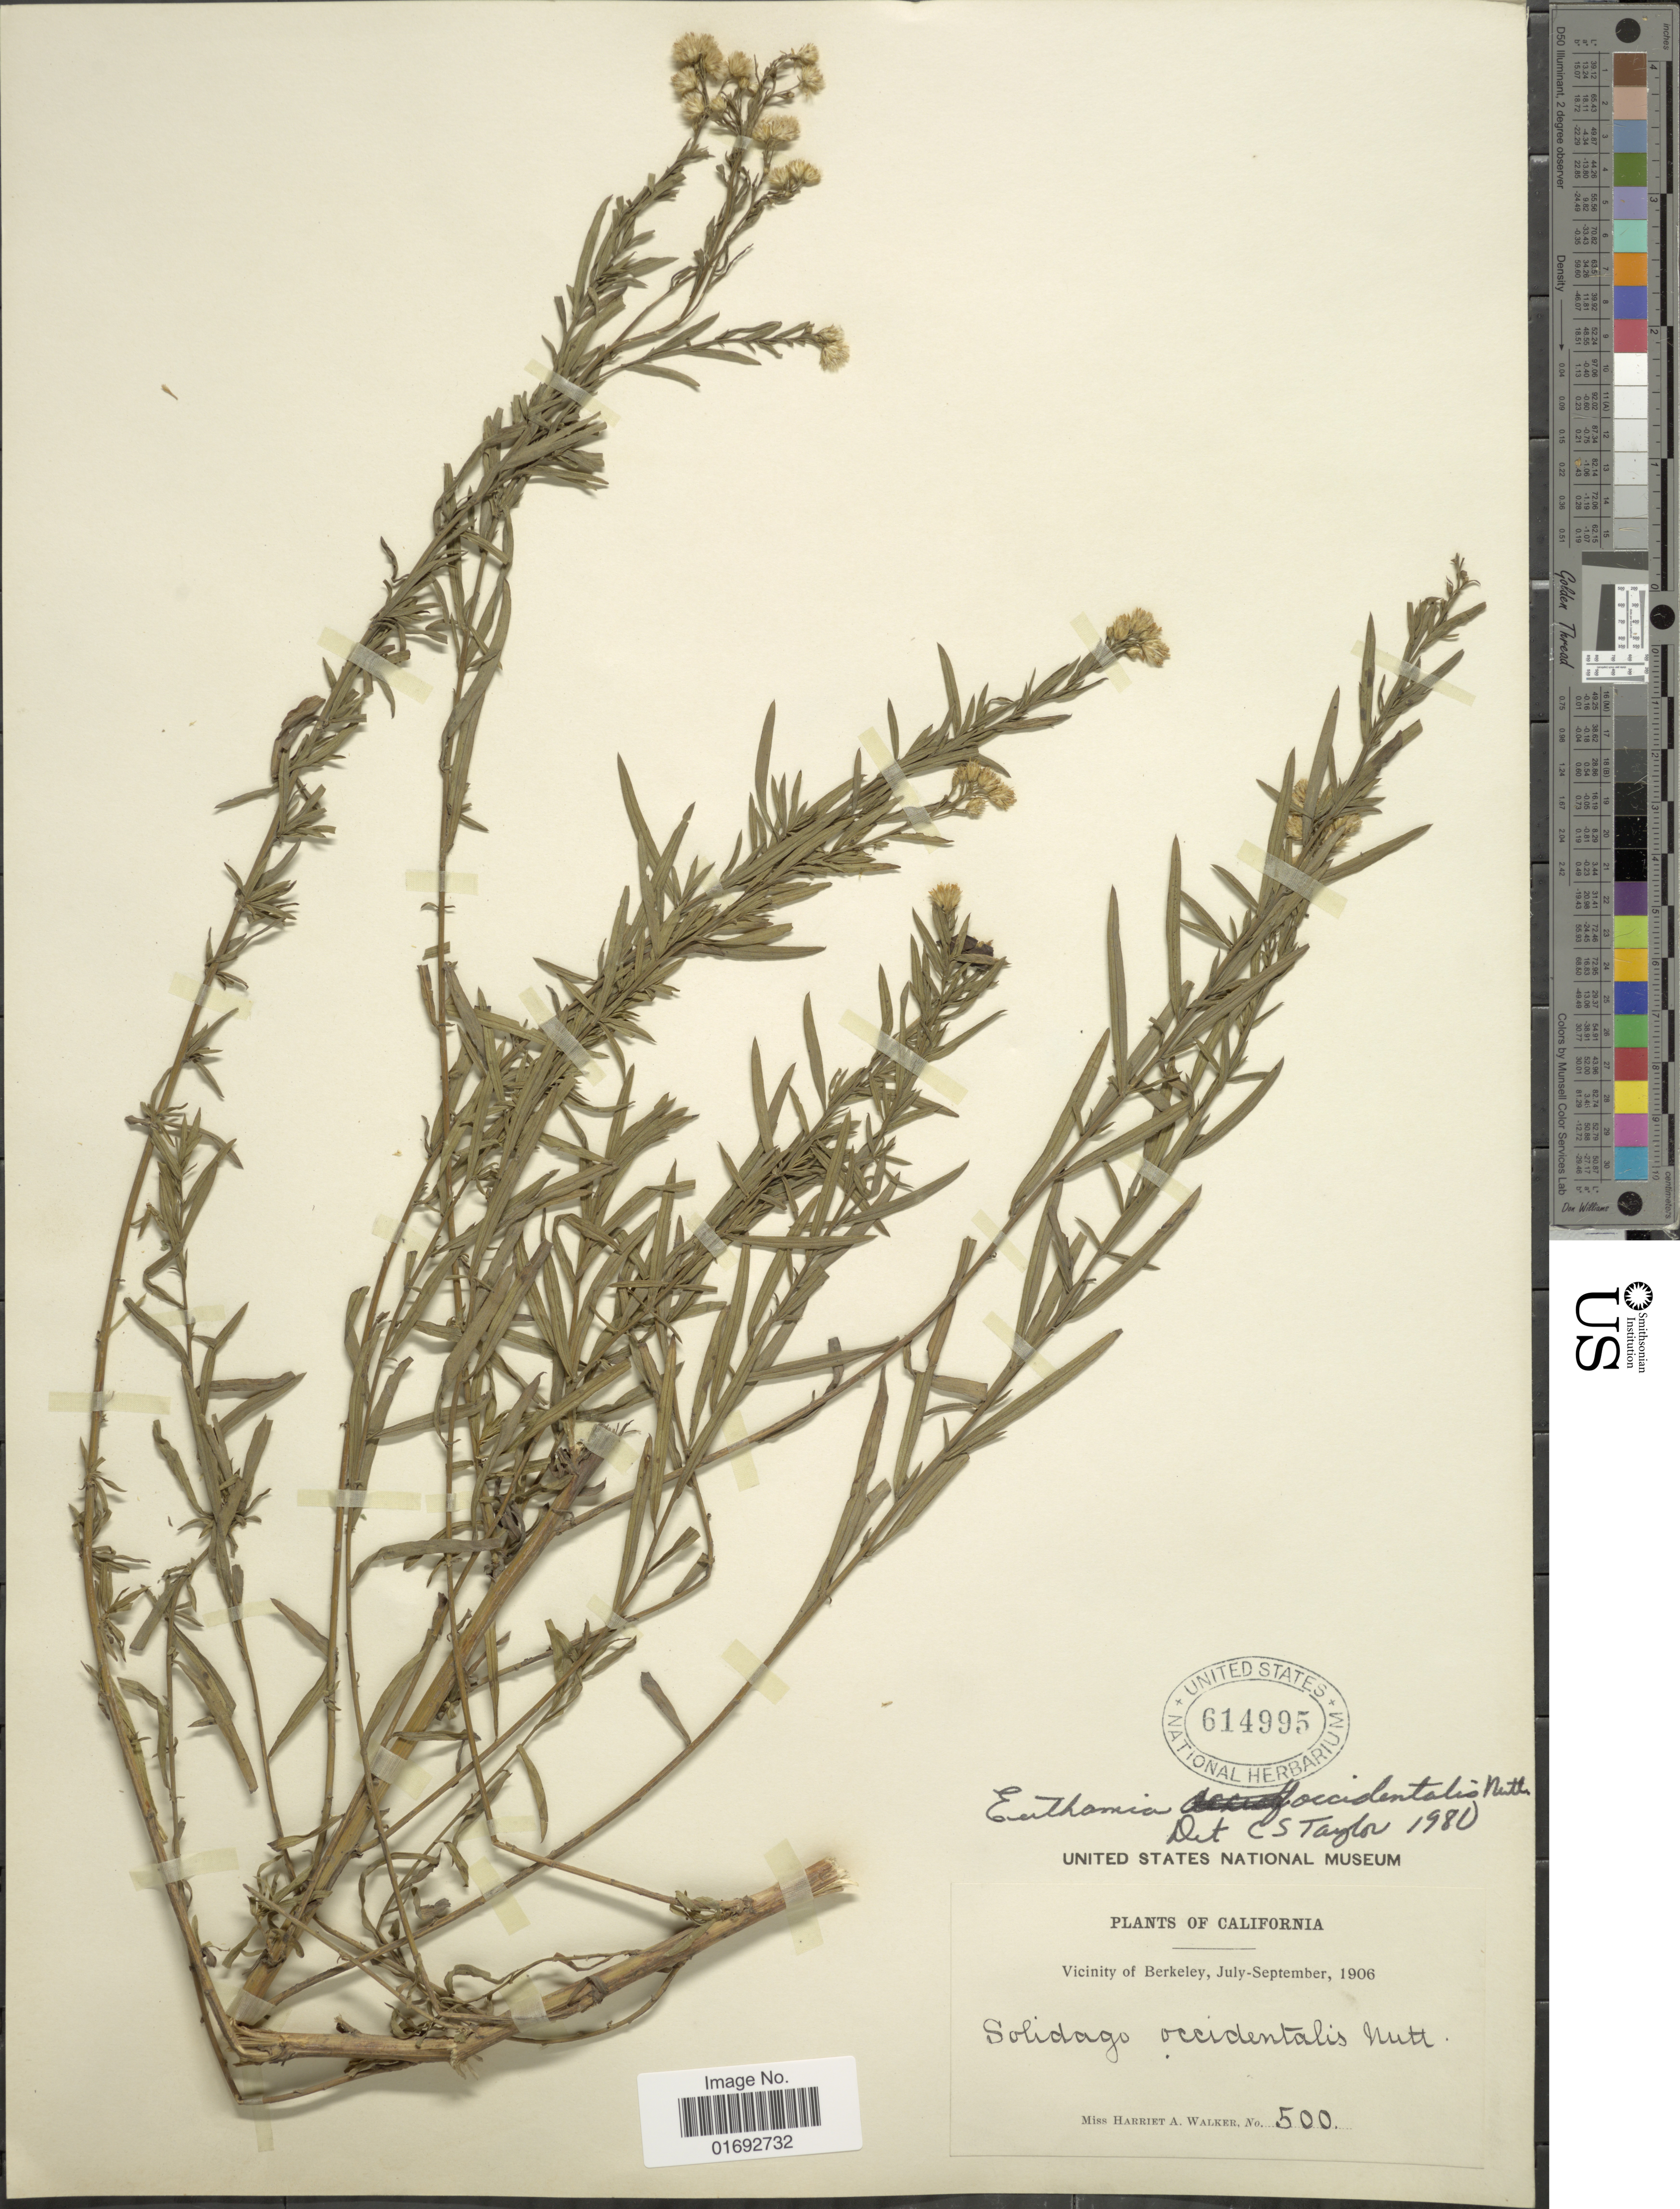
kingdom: Plantae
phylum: Tracheophyta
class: Magnoliopsida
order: Asterales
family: Asteraceae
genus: Euthamia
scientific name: Euthamia occidentalis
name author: Nutt.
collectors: H. Walker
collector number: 500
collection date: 1906-07/1906-09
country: United States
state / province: California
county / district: Alameda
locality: Vicinity of Berkeley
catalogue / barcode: US 614995